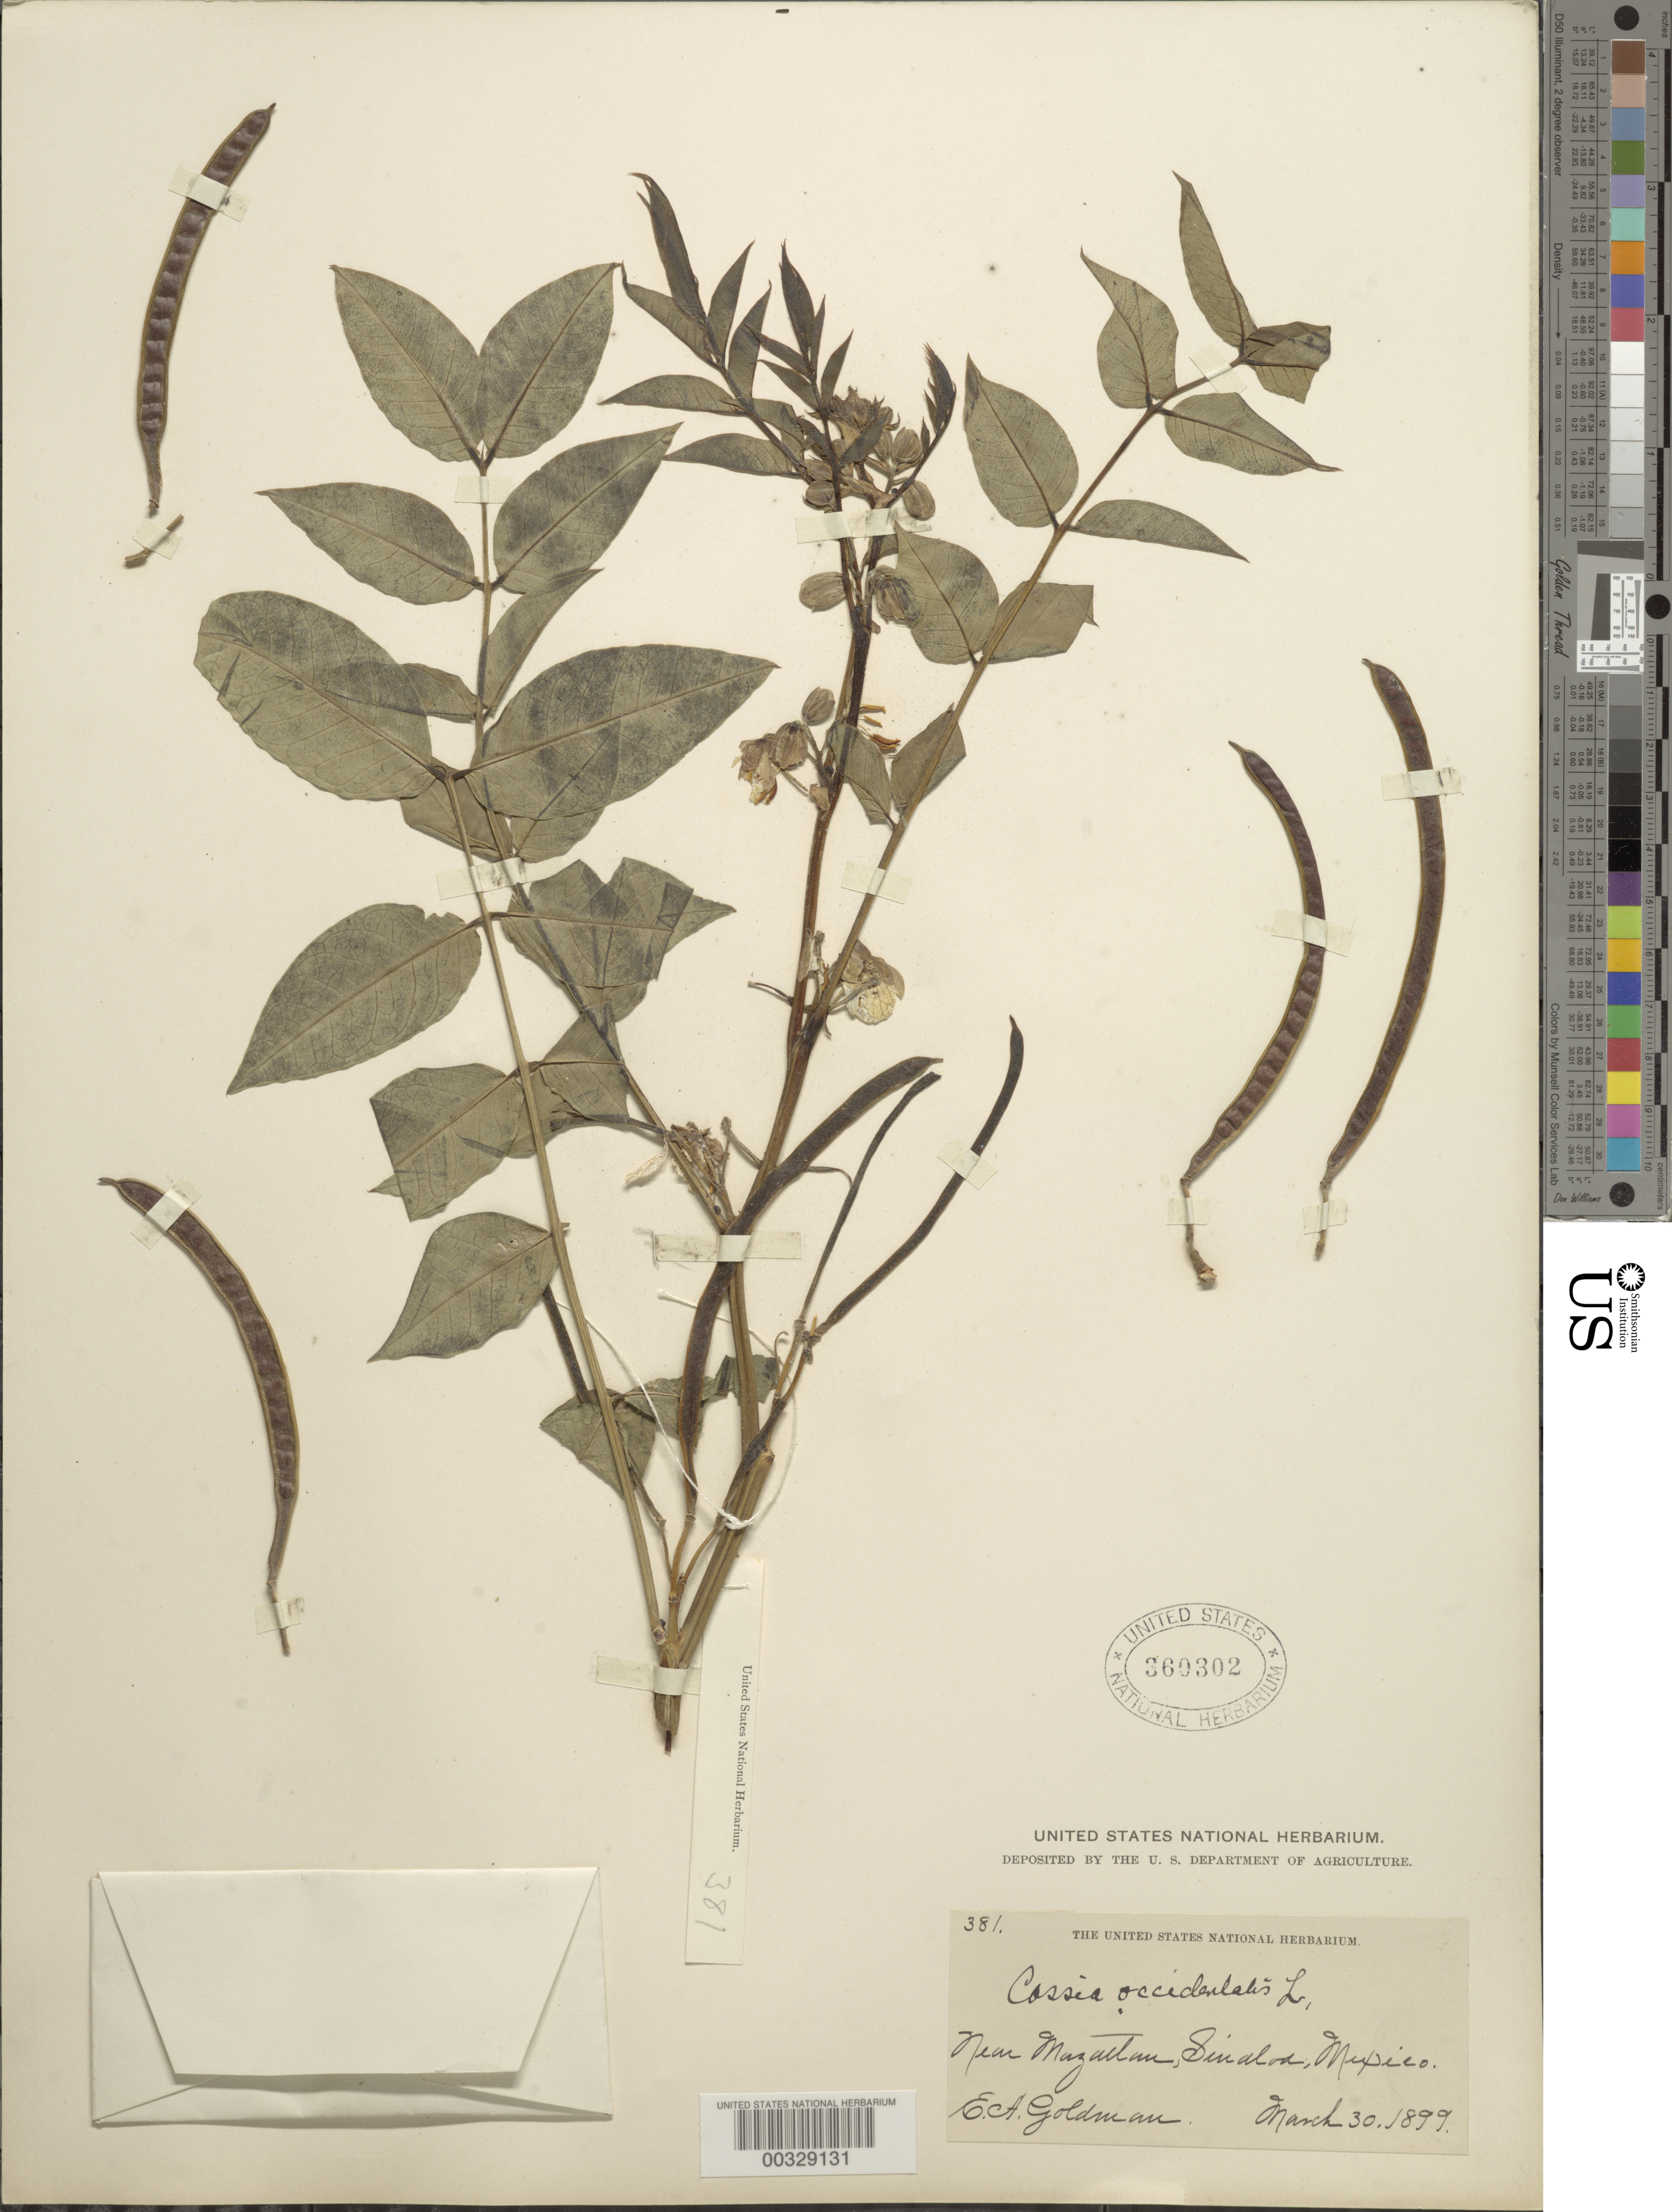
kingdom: Plantae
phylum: Tracheophyta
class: Magnoliopsida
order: Fabales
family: Fabaceae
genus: Senna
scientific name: Senna occidentalis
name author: (L.) Link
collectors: E. A. Goldman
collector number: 381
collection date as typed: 30 Mar 1899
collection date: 1899-03-30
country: Mexico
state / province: Sinaloa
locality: Near Mazatlan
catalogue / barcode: US 360302